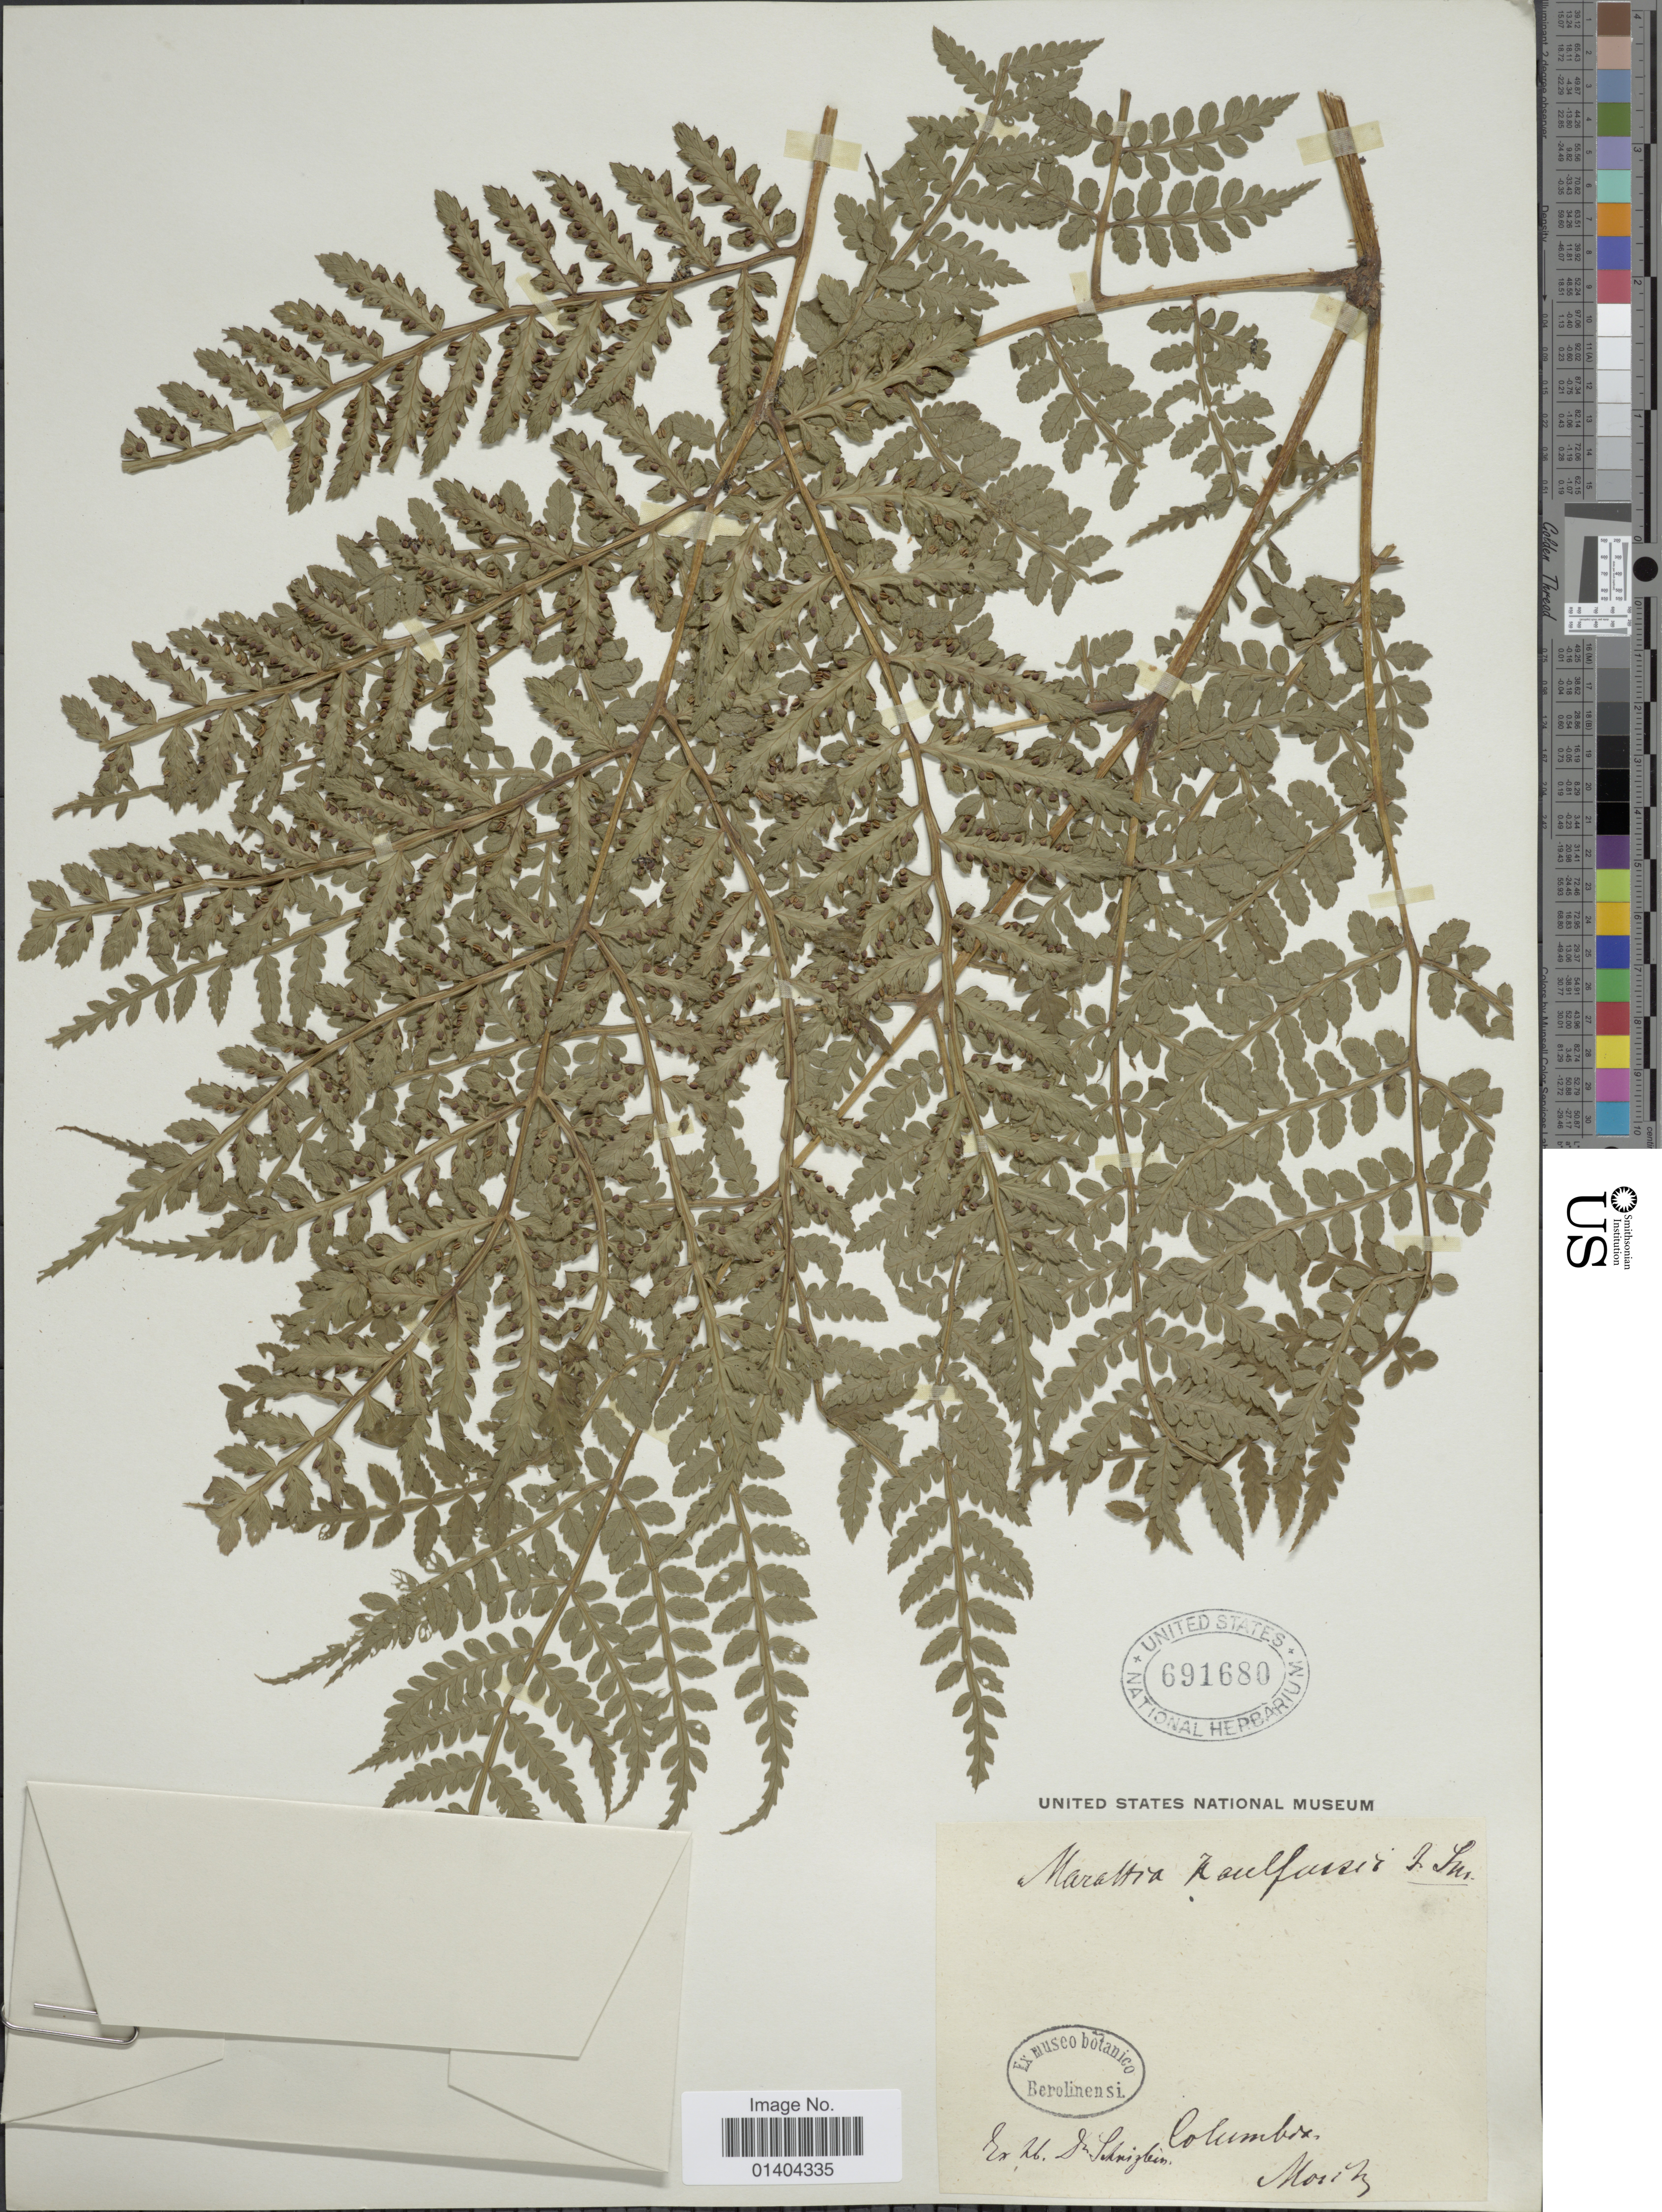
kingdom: Plantae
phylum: Tracheophyta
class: Polypodiopsida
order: Marattiales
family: Marattiaceae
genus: Marattia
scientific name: Marattia laevis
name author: Sm.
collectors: Morik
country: Colombia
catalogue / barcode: US 691680